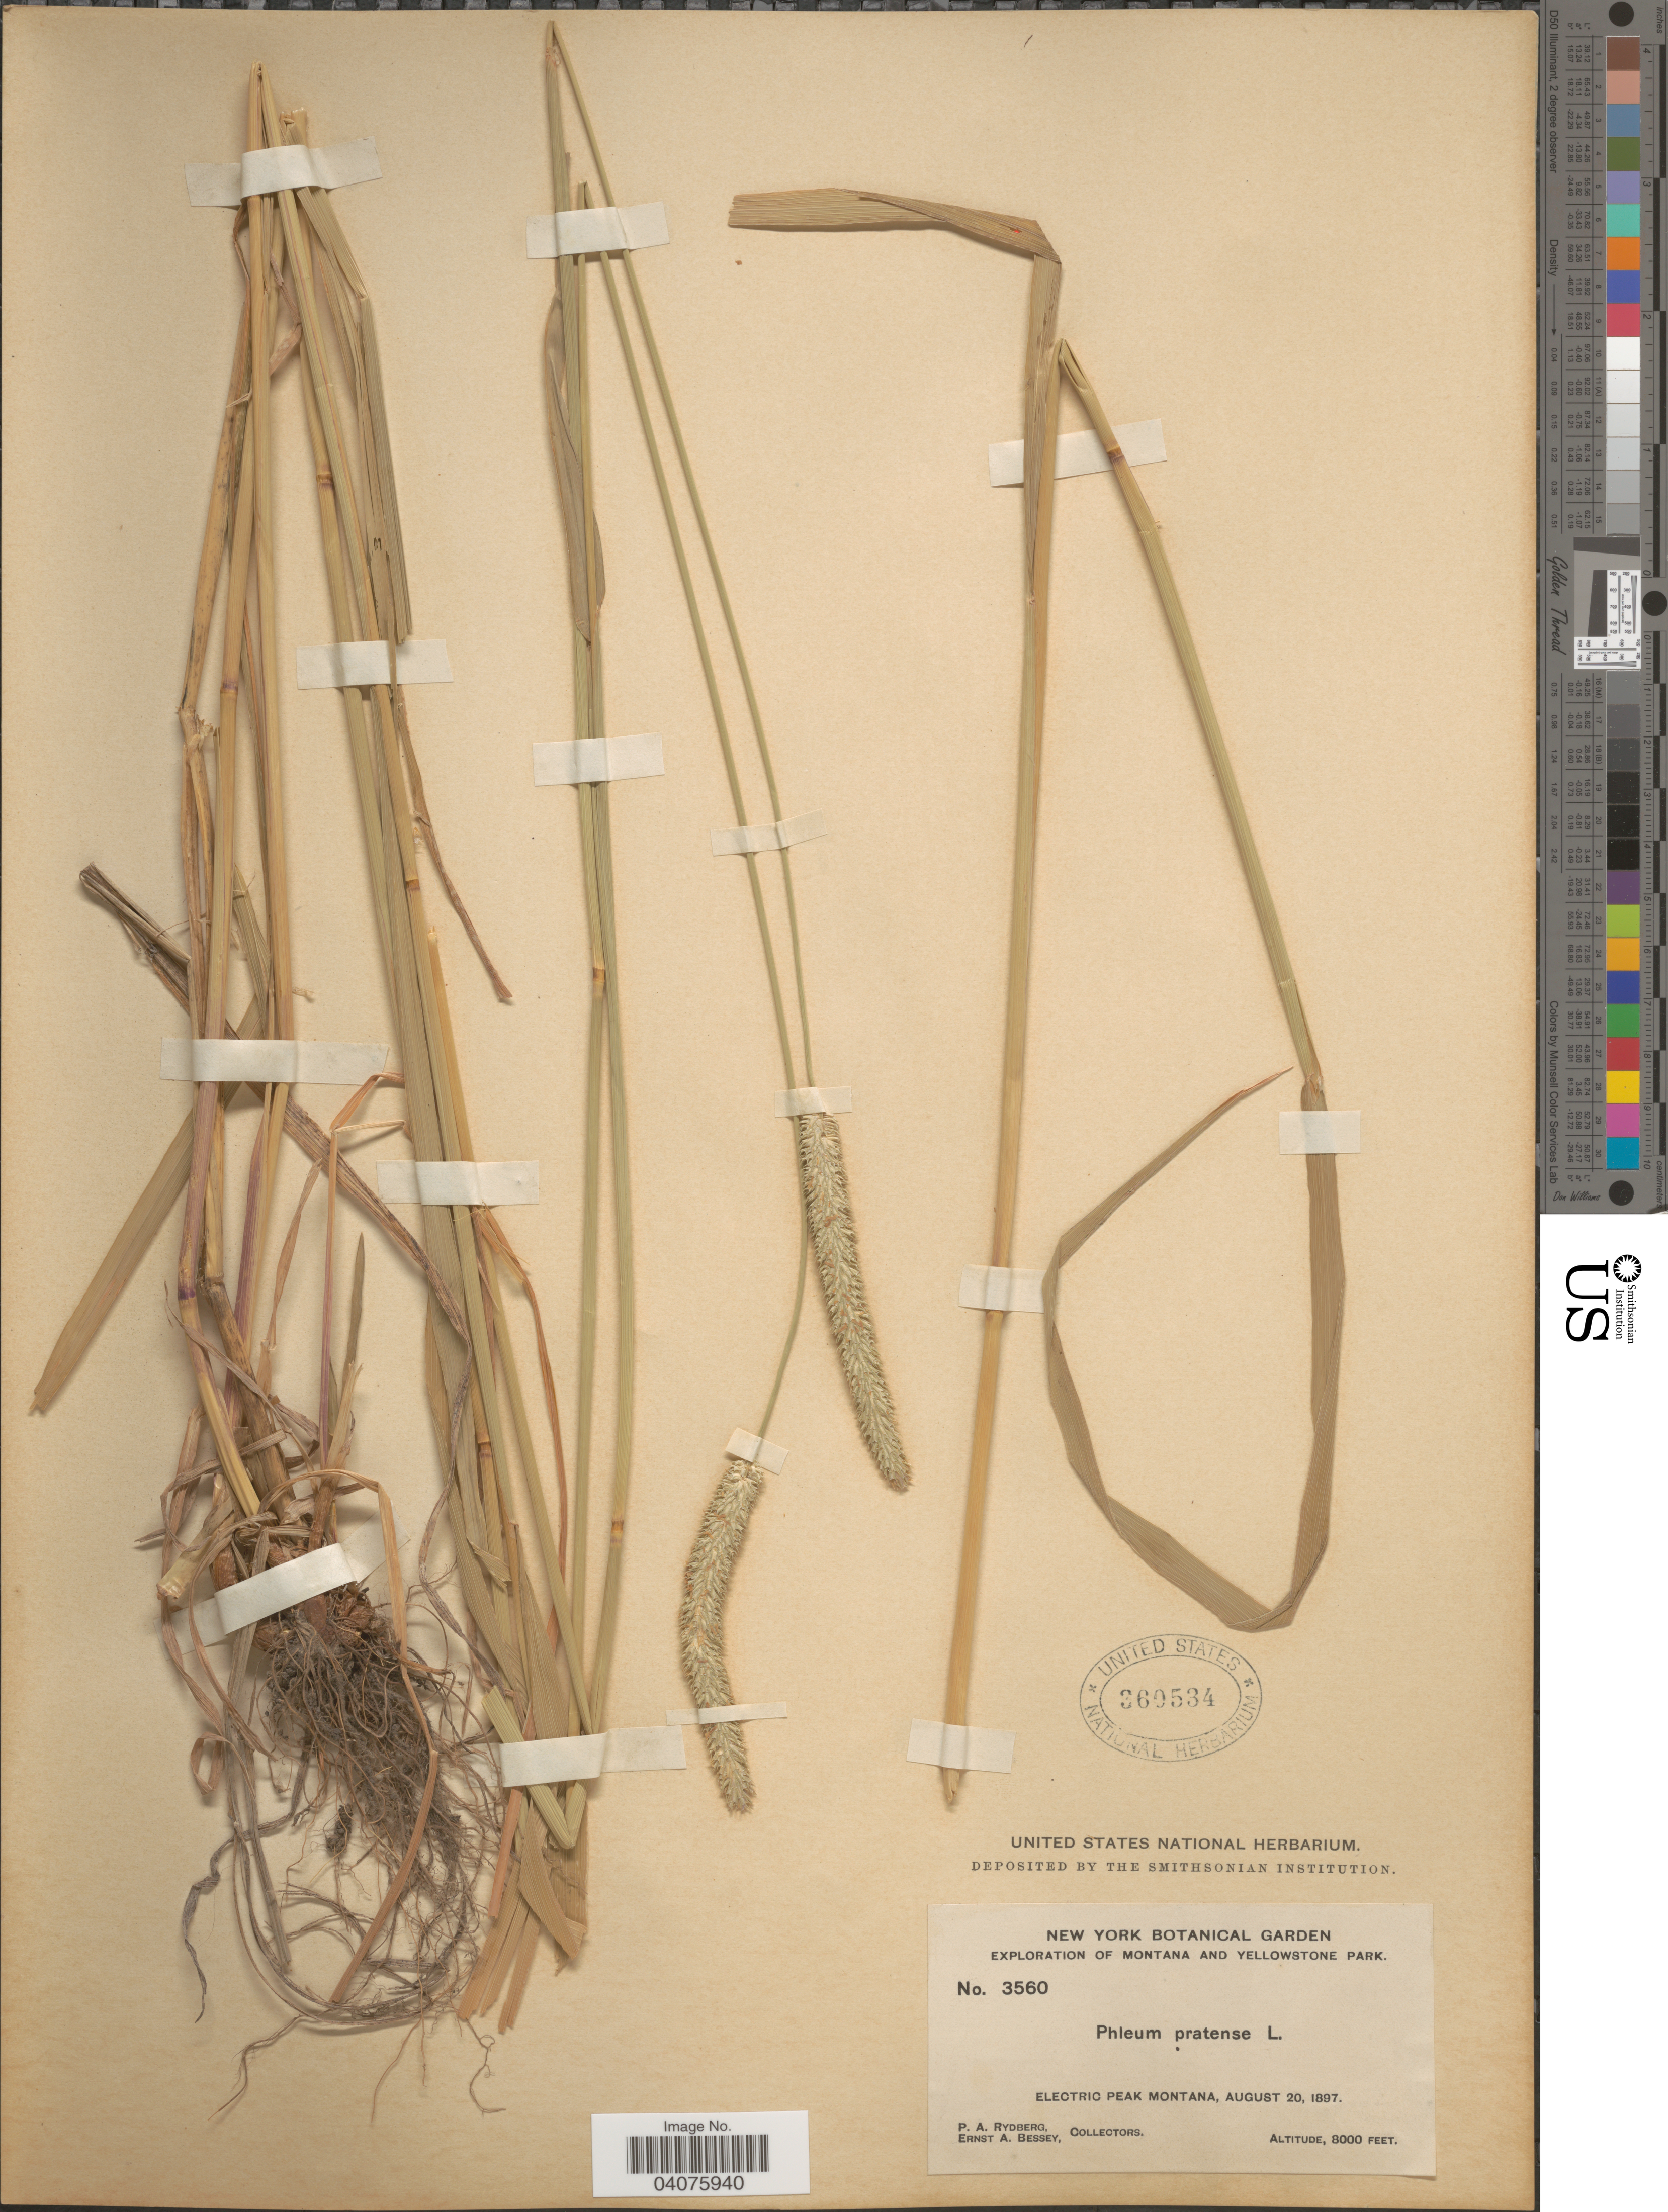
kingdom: Plantae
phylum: Tracheophyta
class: Liliopsida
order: Poales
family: Poaceae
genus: Phleum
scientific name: Phleum pratense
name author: L.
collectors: P. A. Rydberg & E. A. Bessey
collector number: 3560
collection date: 1897-08-20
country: United States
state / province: Montana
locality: Exploration of Montana and Yellowstone Park. Electric Peak.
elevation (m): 2438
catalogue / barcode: US 360534